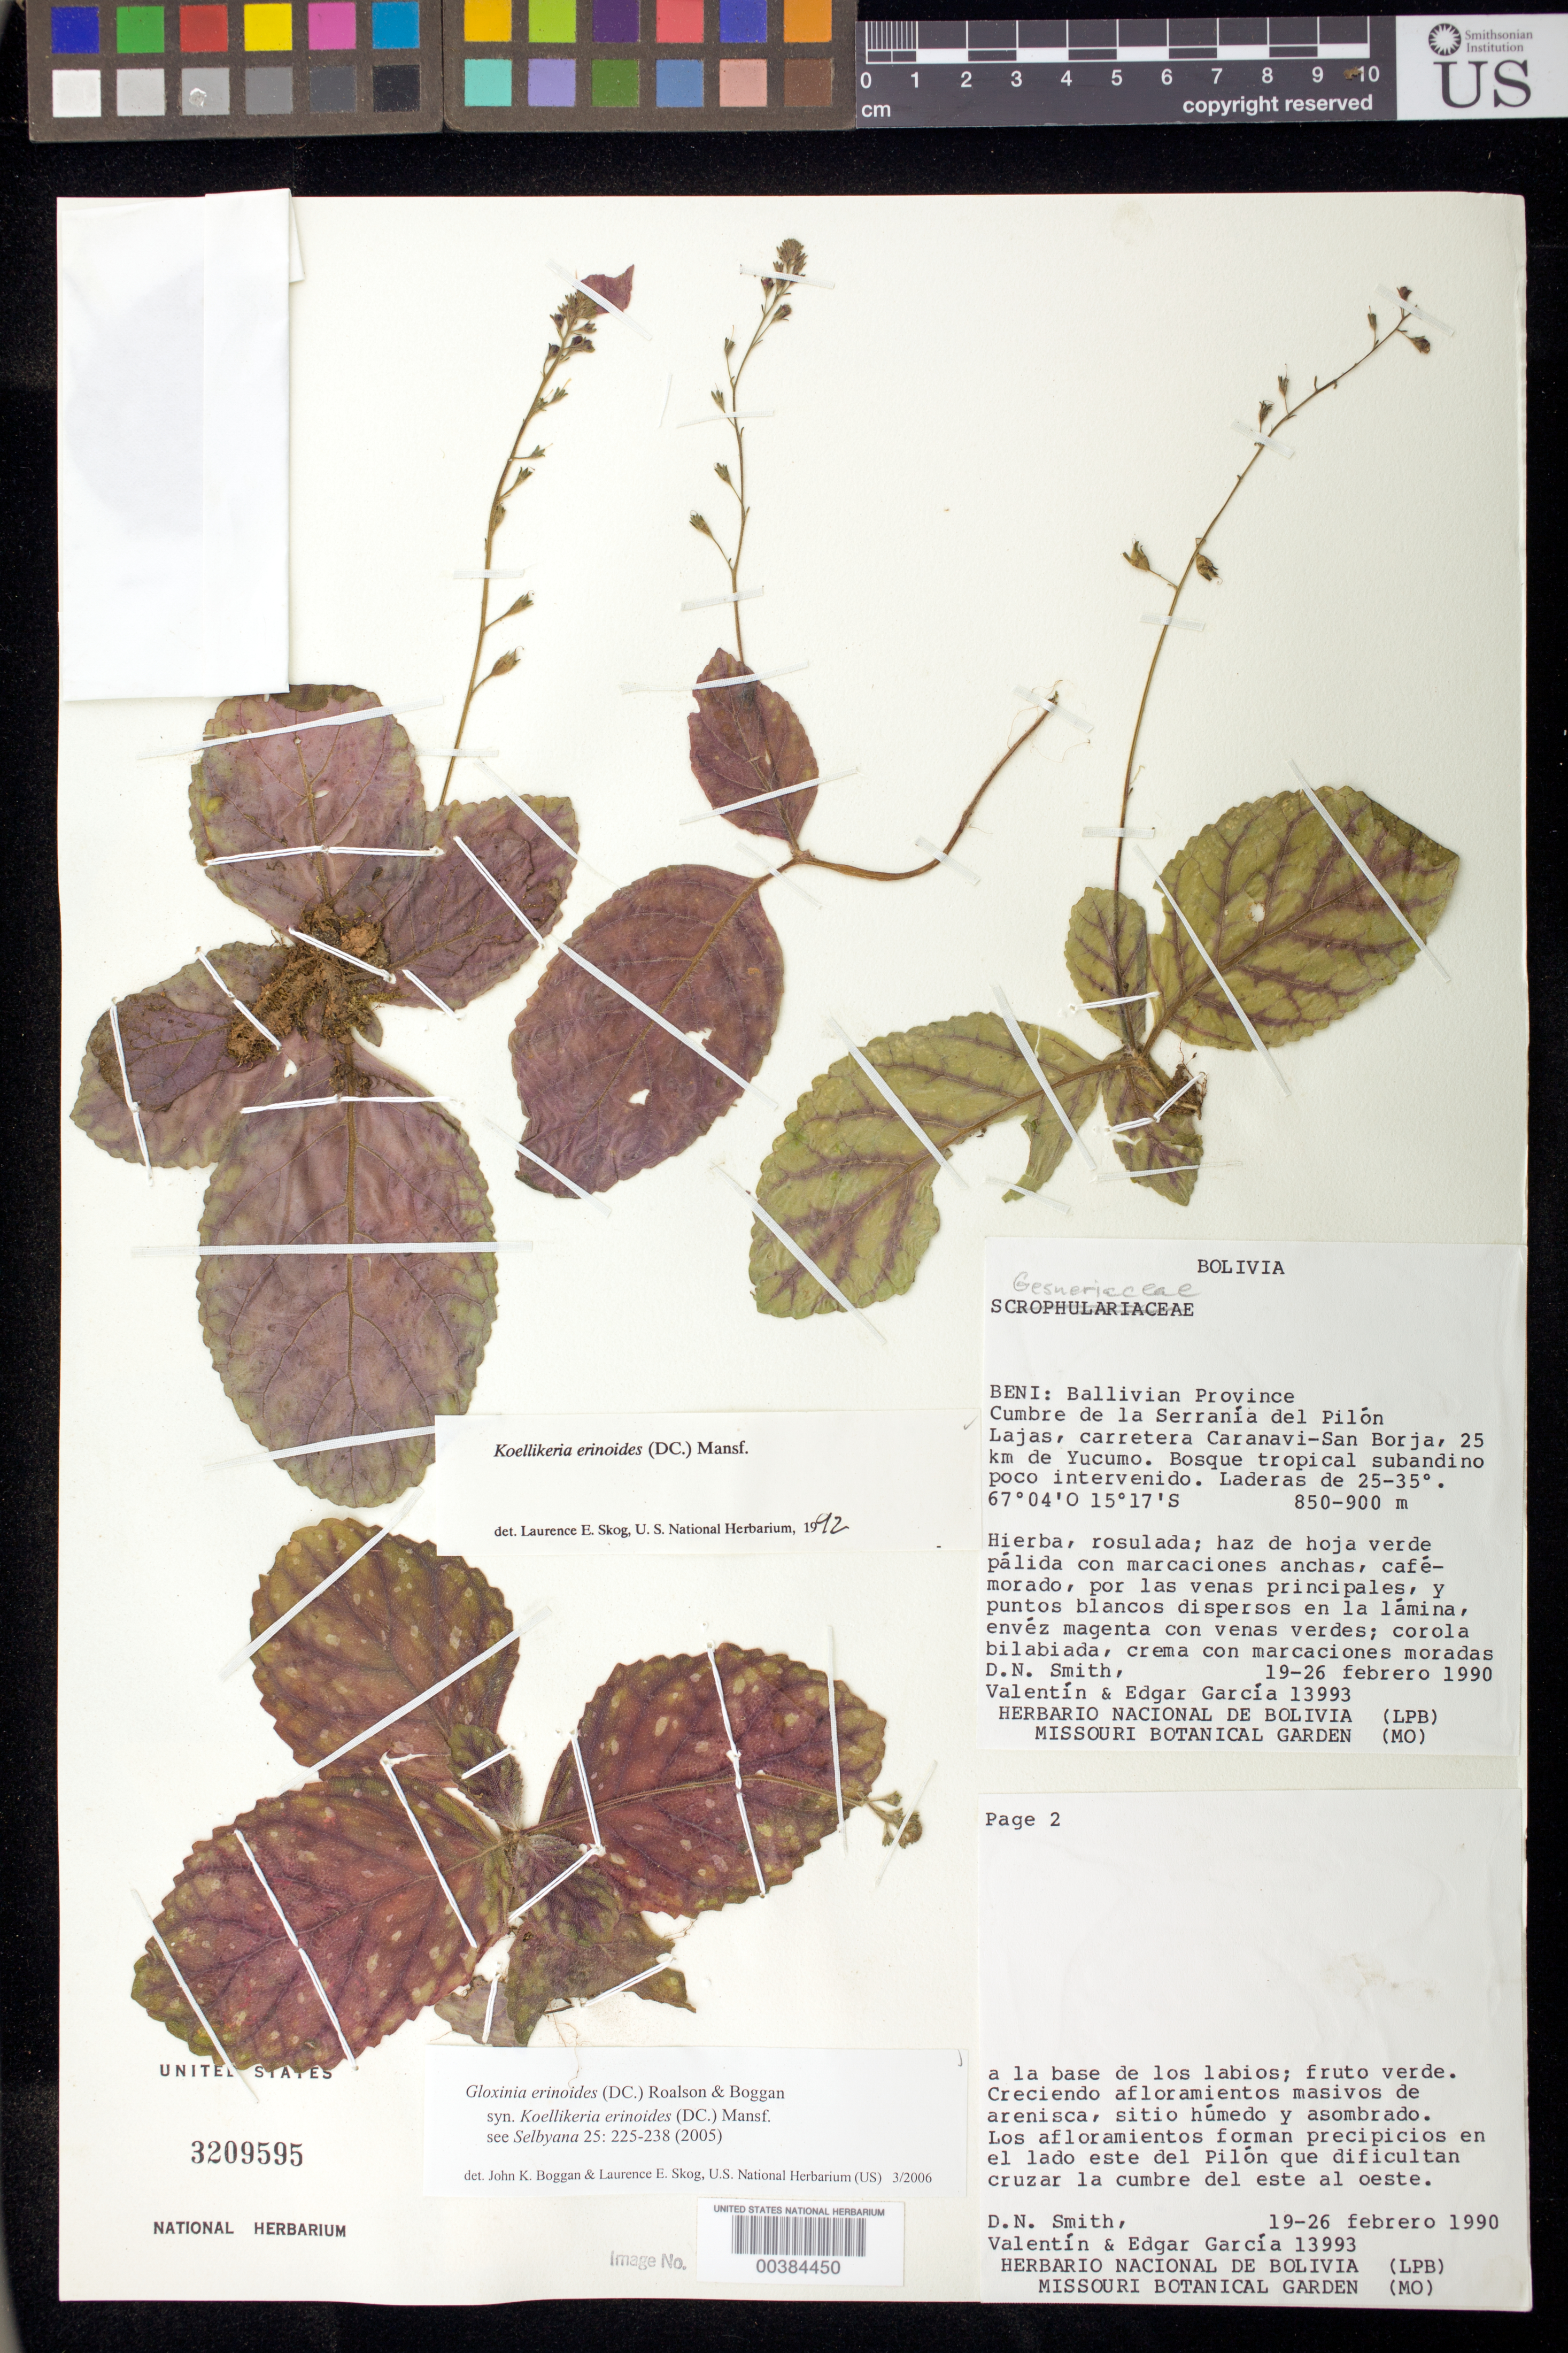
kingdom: Plantae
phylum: Tracheophyta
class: Magnoliopsida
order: Lamiales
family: Gesneriaceae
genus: Gloxinia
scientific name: Gloxinia erinoides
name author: (DC.) Roalson & Boggan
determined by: Boggan, J. K.; Skog, L. E.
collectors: V. García & E. García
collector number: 13993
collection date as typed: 19 Feb 1990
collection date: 1990-02-19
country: Bolivia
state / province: Beni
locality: Ballivian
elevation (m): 850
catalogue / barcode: US 3209595